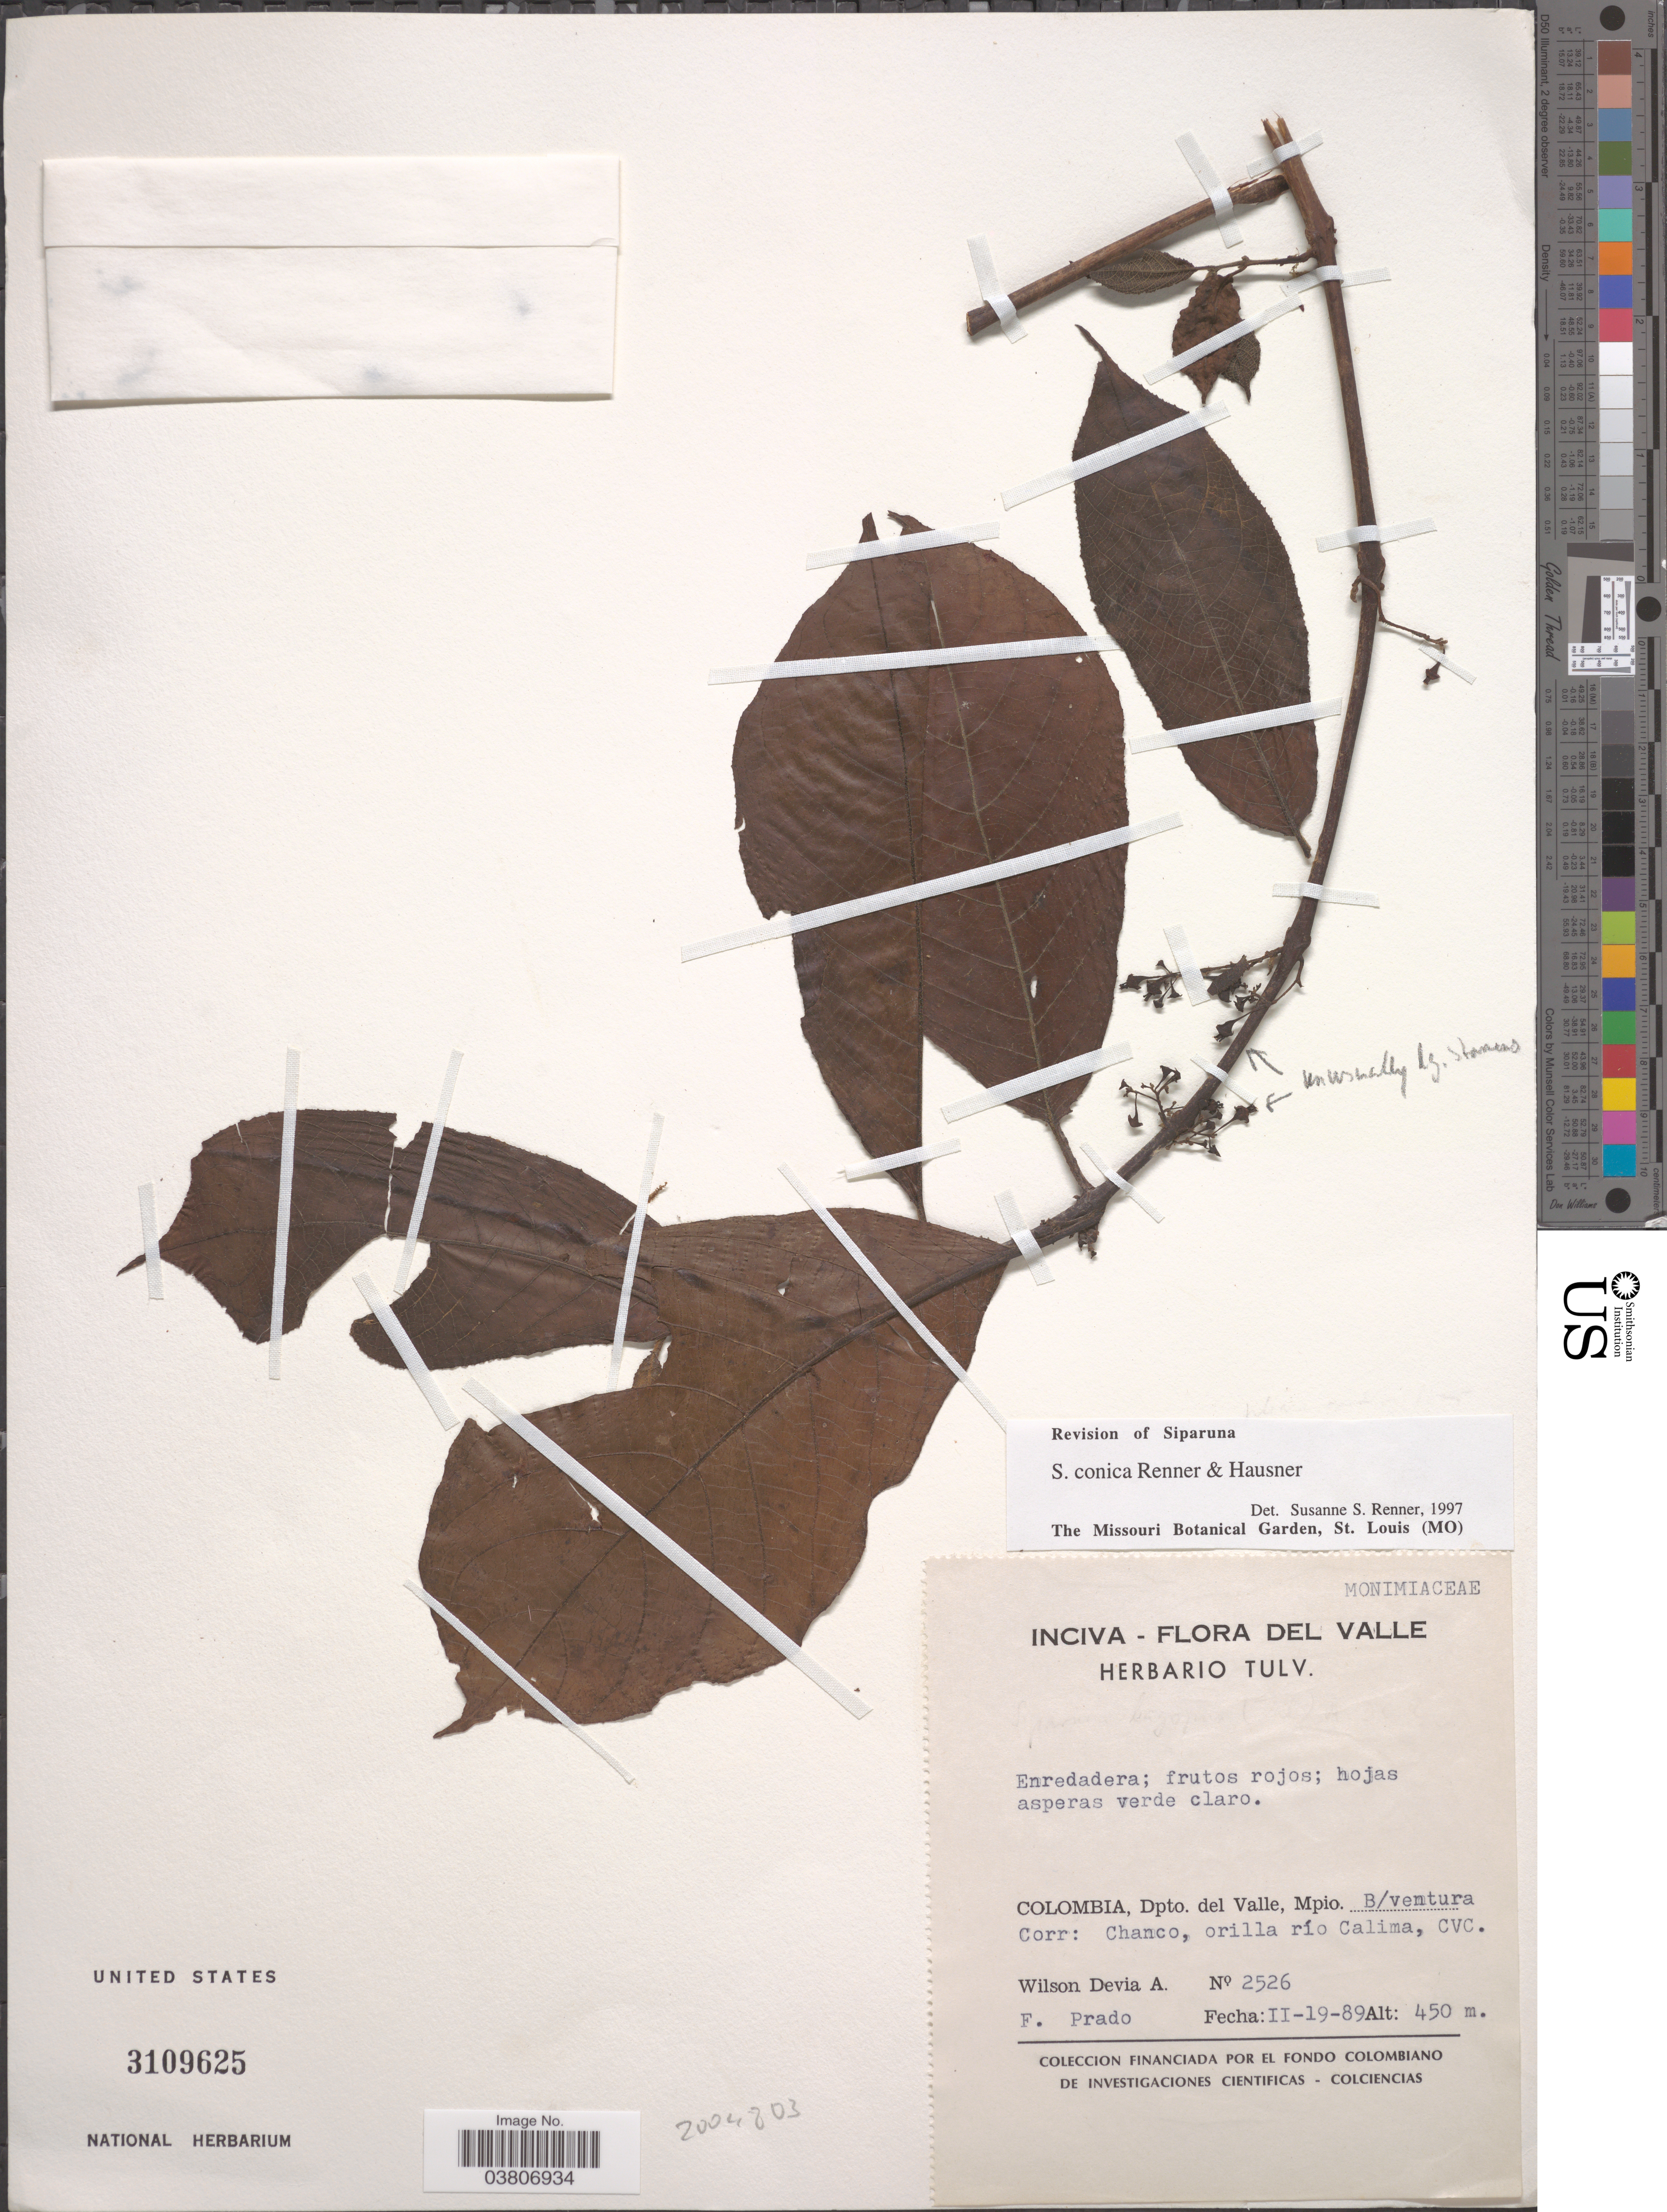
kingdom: Plantae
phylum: Tracheophyta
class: Magnoliopsida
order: Laurales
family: Siparunaceae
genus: Siparuna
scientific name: Siparuna conica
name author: S.S. Renner & Hausner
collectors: W. Devia A. & F. Prado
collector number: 2526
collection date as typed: Transcribed d/m/y: 19/2/89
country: Colombia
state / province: Valle del Cauca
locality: Valle. Dpto. del Valle, Mpio. B/ventura. Corr: Chanco, orilla río Calima, CVC.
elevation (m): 450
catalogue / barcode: US 3109625